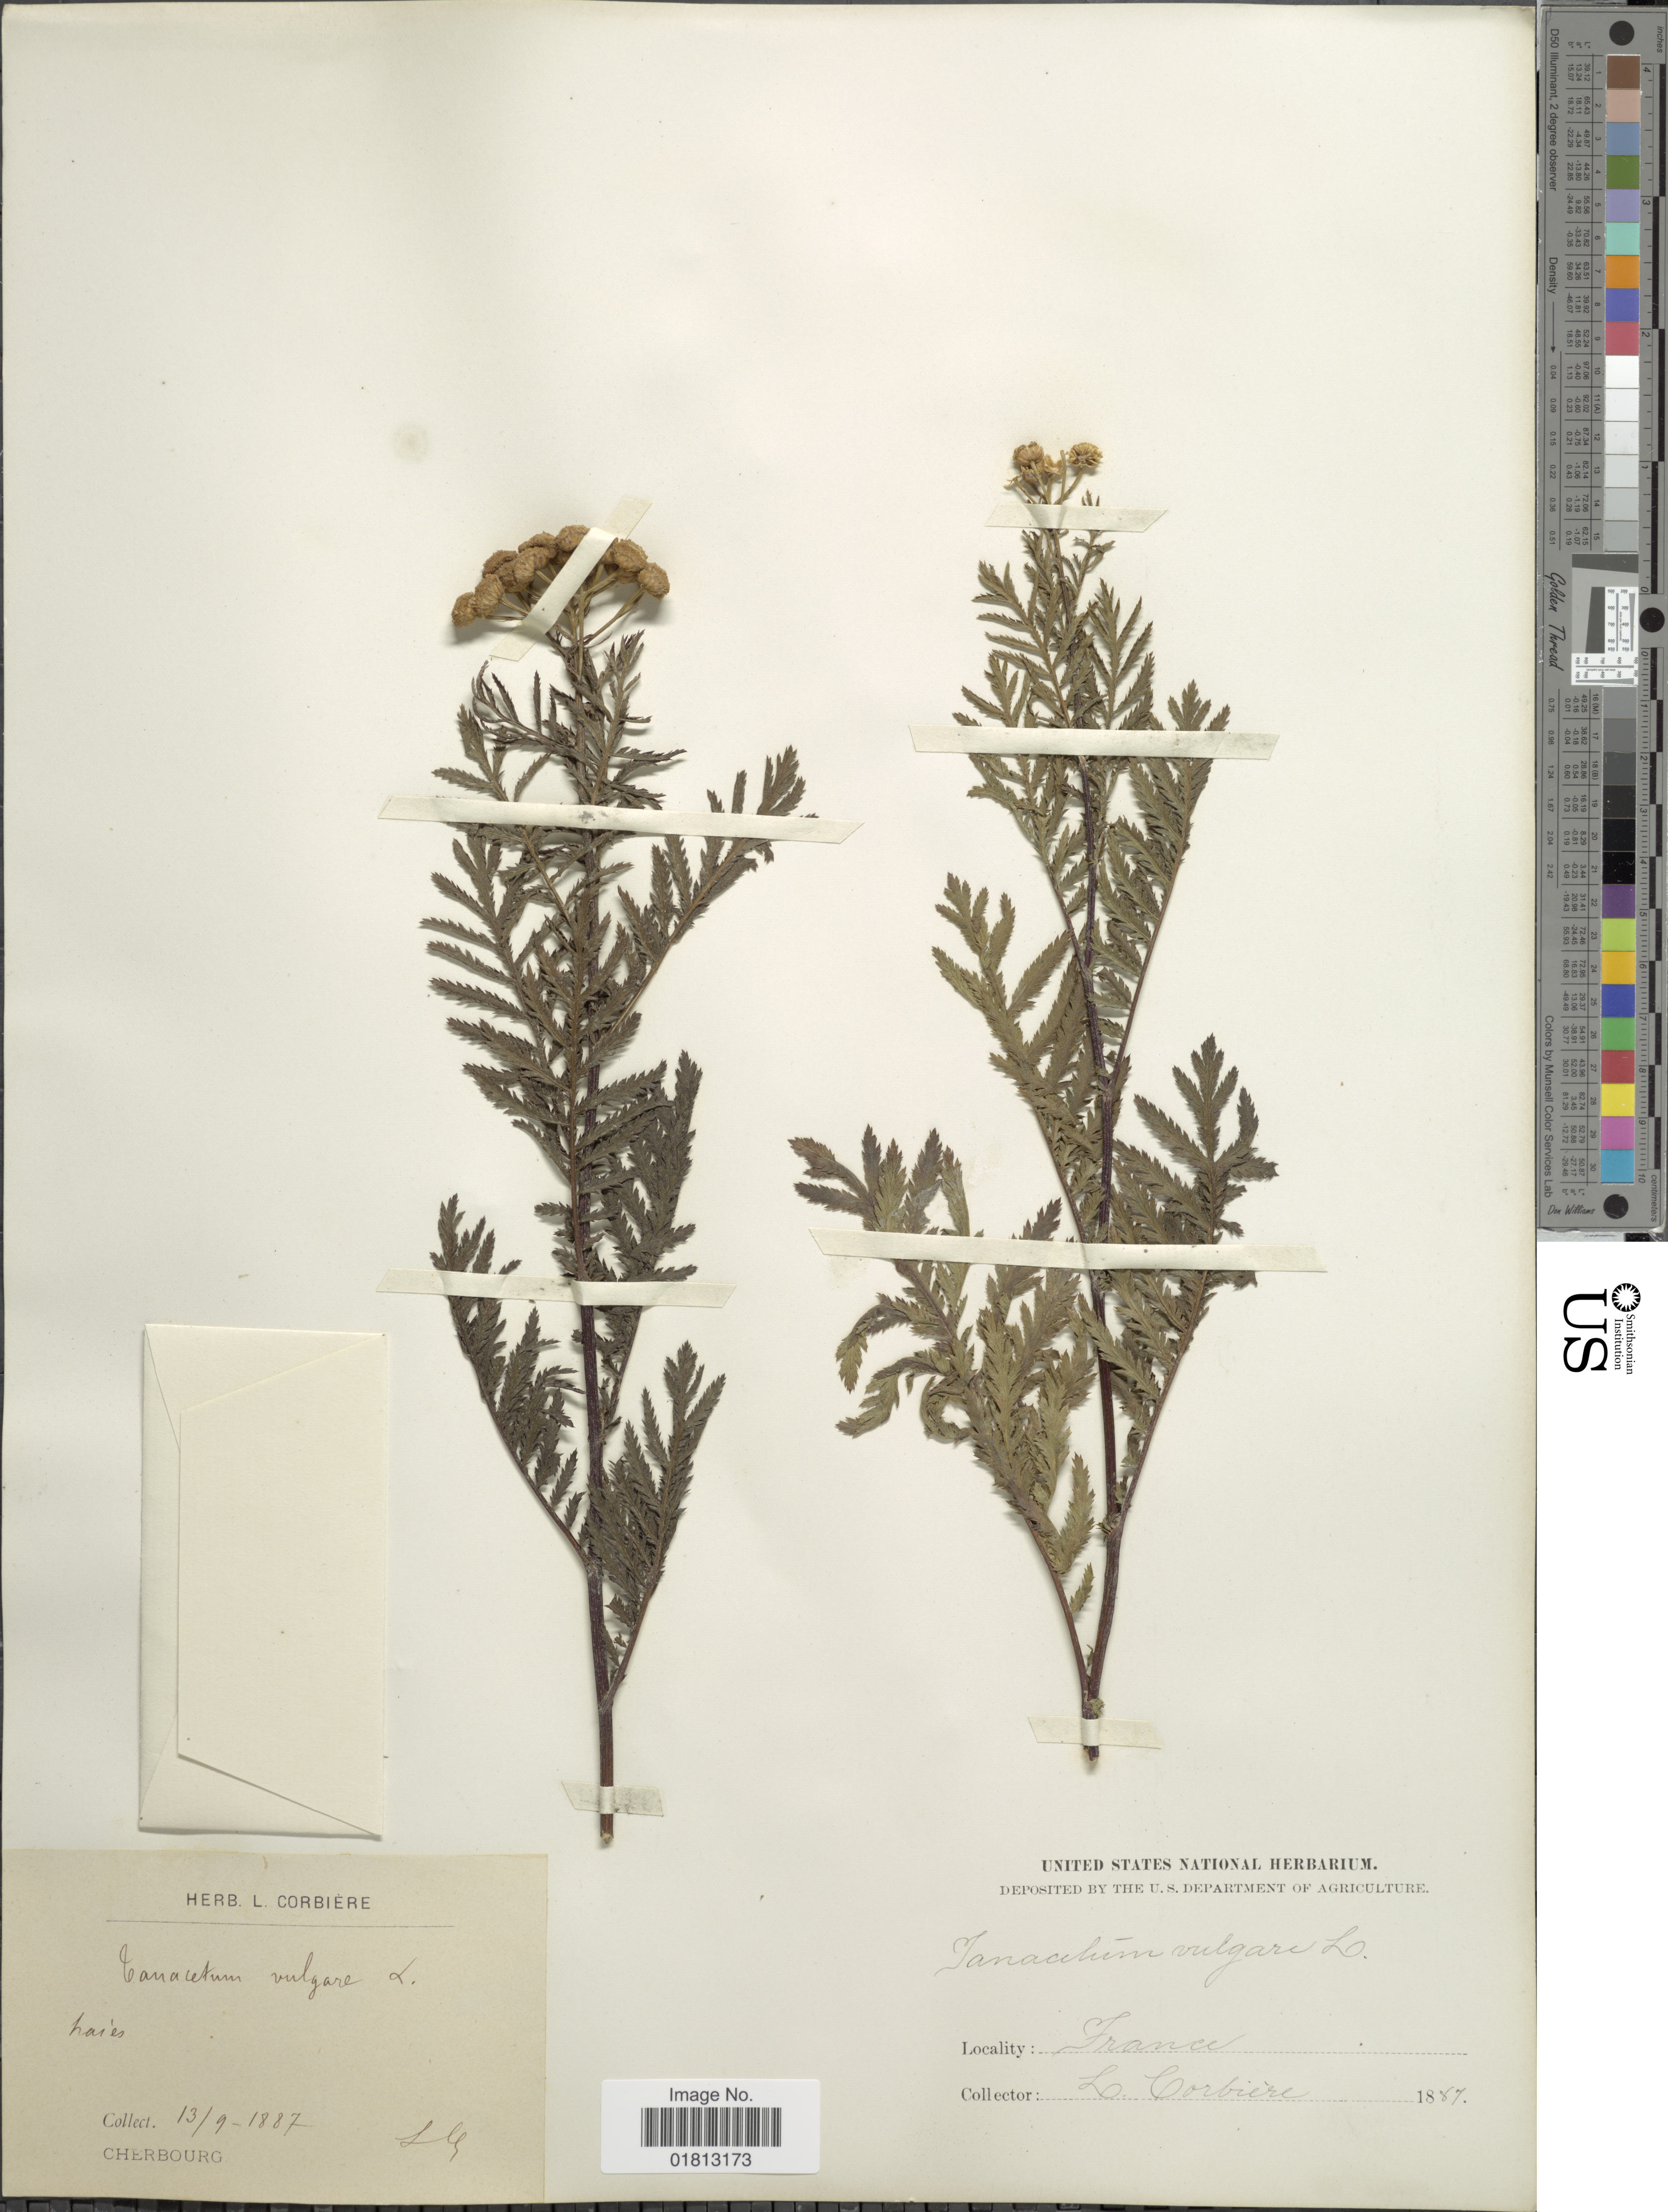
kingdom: Plantae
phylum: Tracheophyta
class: Magnoliopsida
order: Asterales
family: Asteraceae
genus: Tanacetum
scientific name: Tanacetum vulgare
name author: L.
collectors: L. Corbière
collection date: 1887-09-13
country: France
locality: Cherbourg